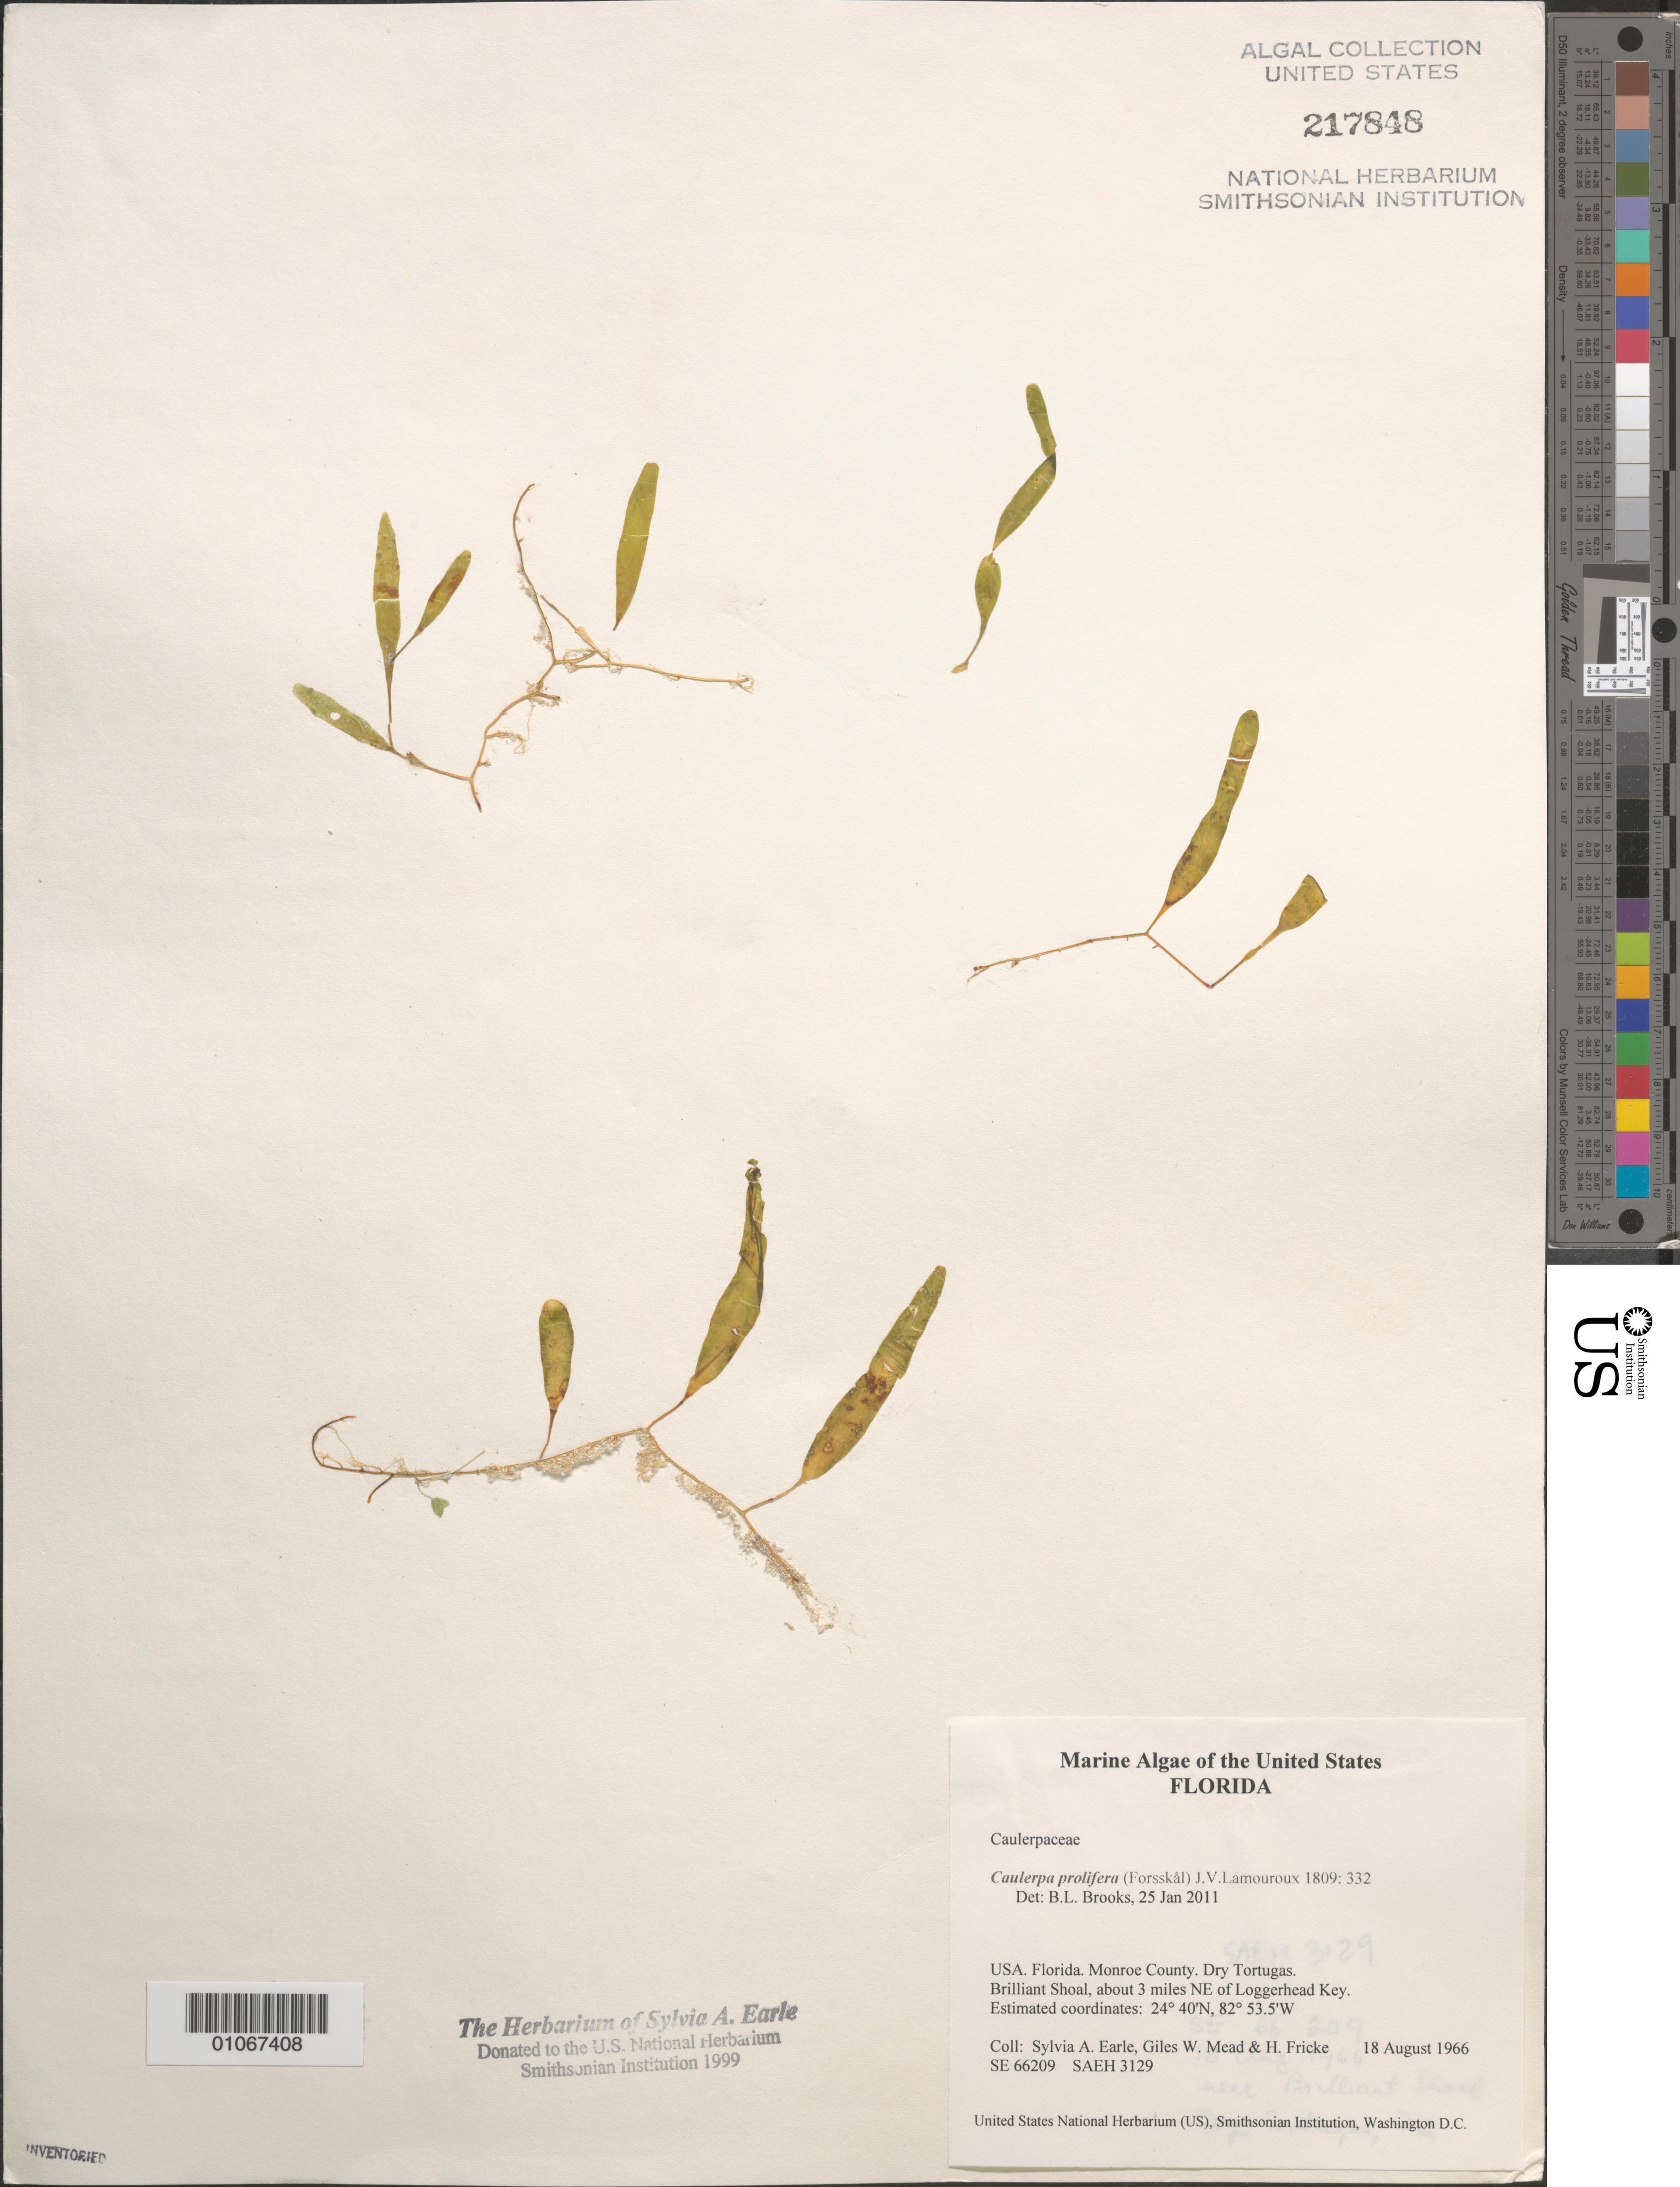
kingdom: Plantae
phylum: Chlorophyta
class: Ulvophyceae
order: Bryopsidales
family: Caulerpaceae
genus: Caulerpa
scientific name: Caulerpa prolifera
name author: (Forssk.) J.V.Lamouroux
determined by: Brooks, B. L., (BOT), Smithsonian Institution - National Museum of Natural History (UNITED STATES)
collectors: S. A. Earle, G. W. Mead & H. Fricke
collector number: SE 66209 & SAEH 3129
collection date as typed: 18 Aug 1966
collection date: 1966-08-18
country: United States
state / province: Florida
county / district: Monroe County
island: Dry Tortugas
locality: Briiliant Shoal, about 3 miles northeast of Loggerhead Key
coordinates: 24 40'N, 82 53.5'W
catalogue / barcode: US 217848